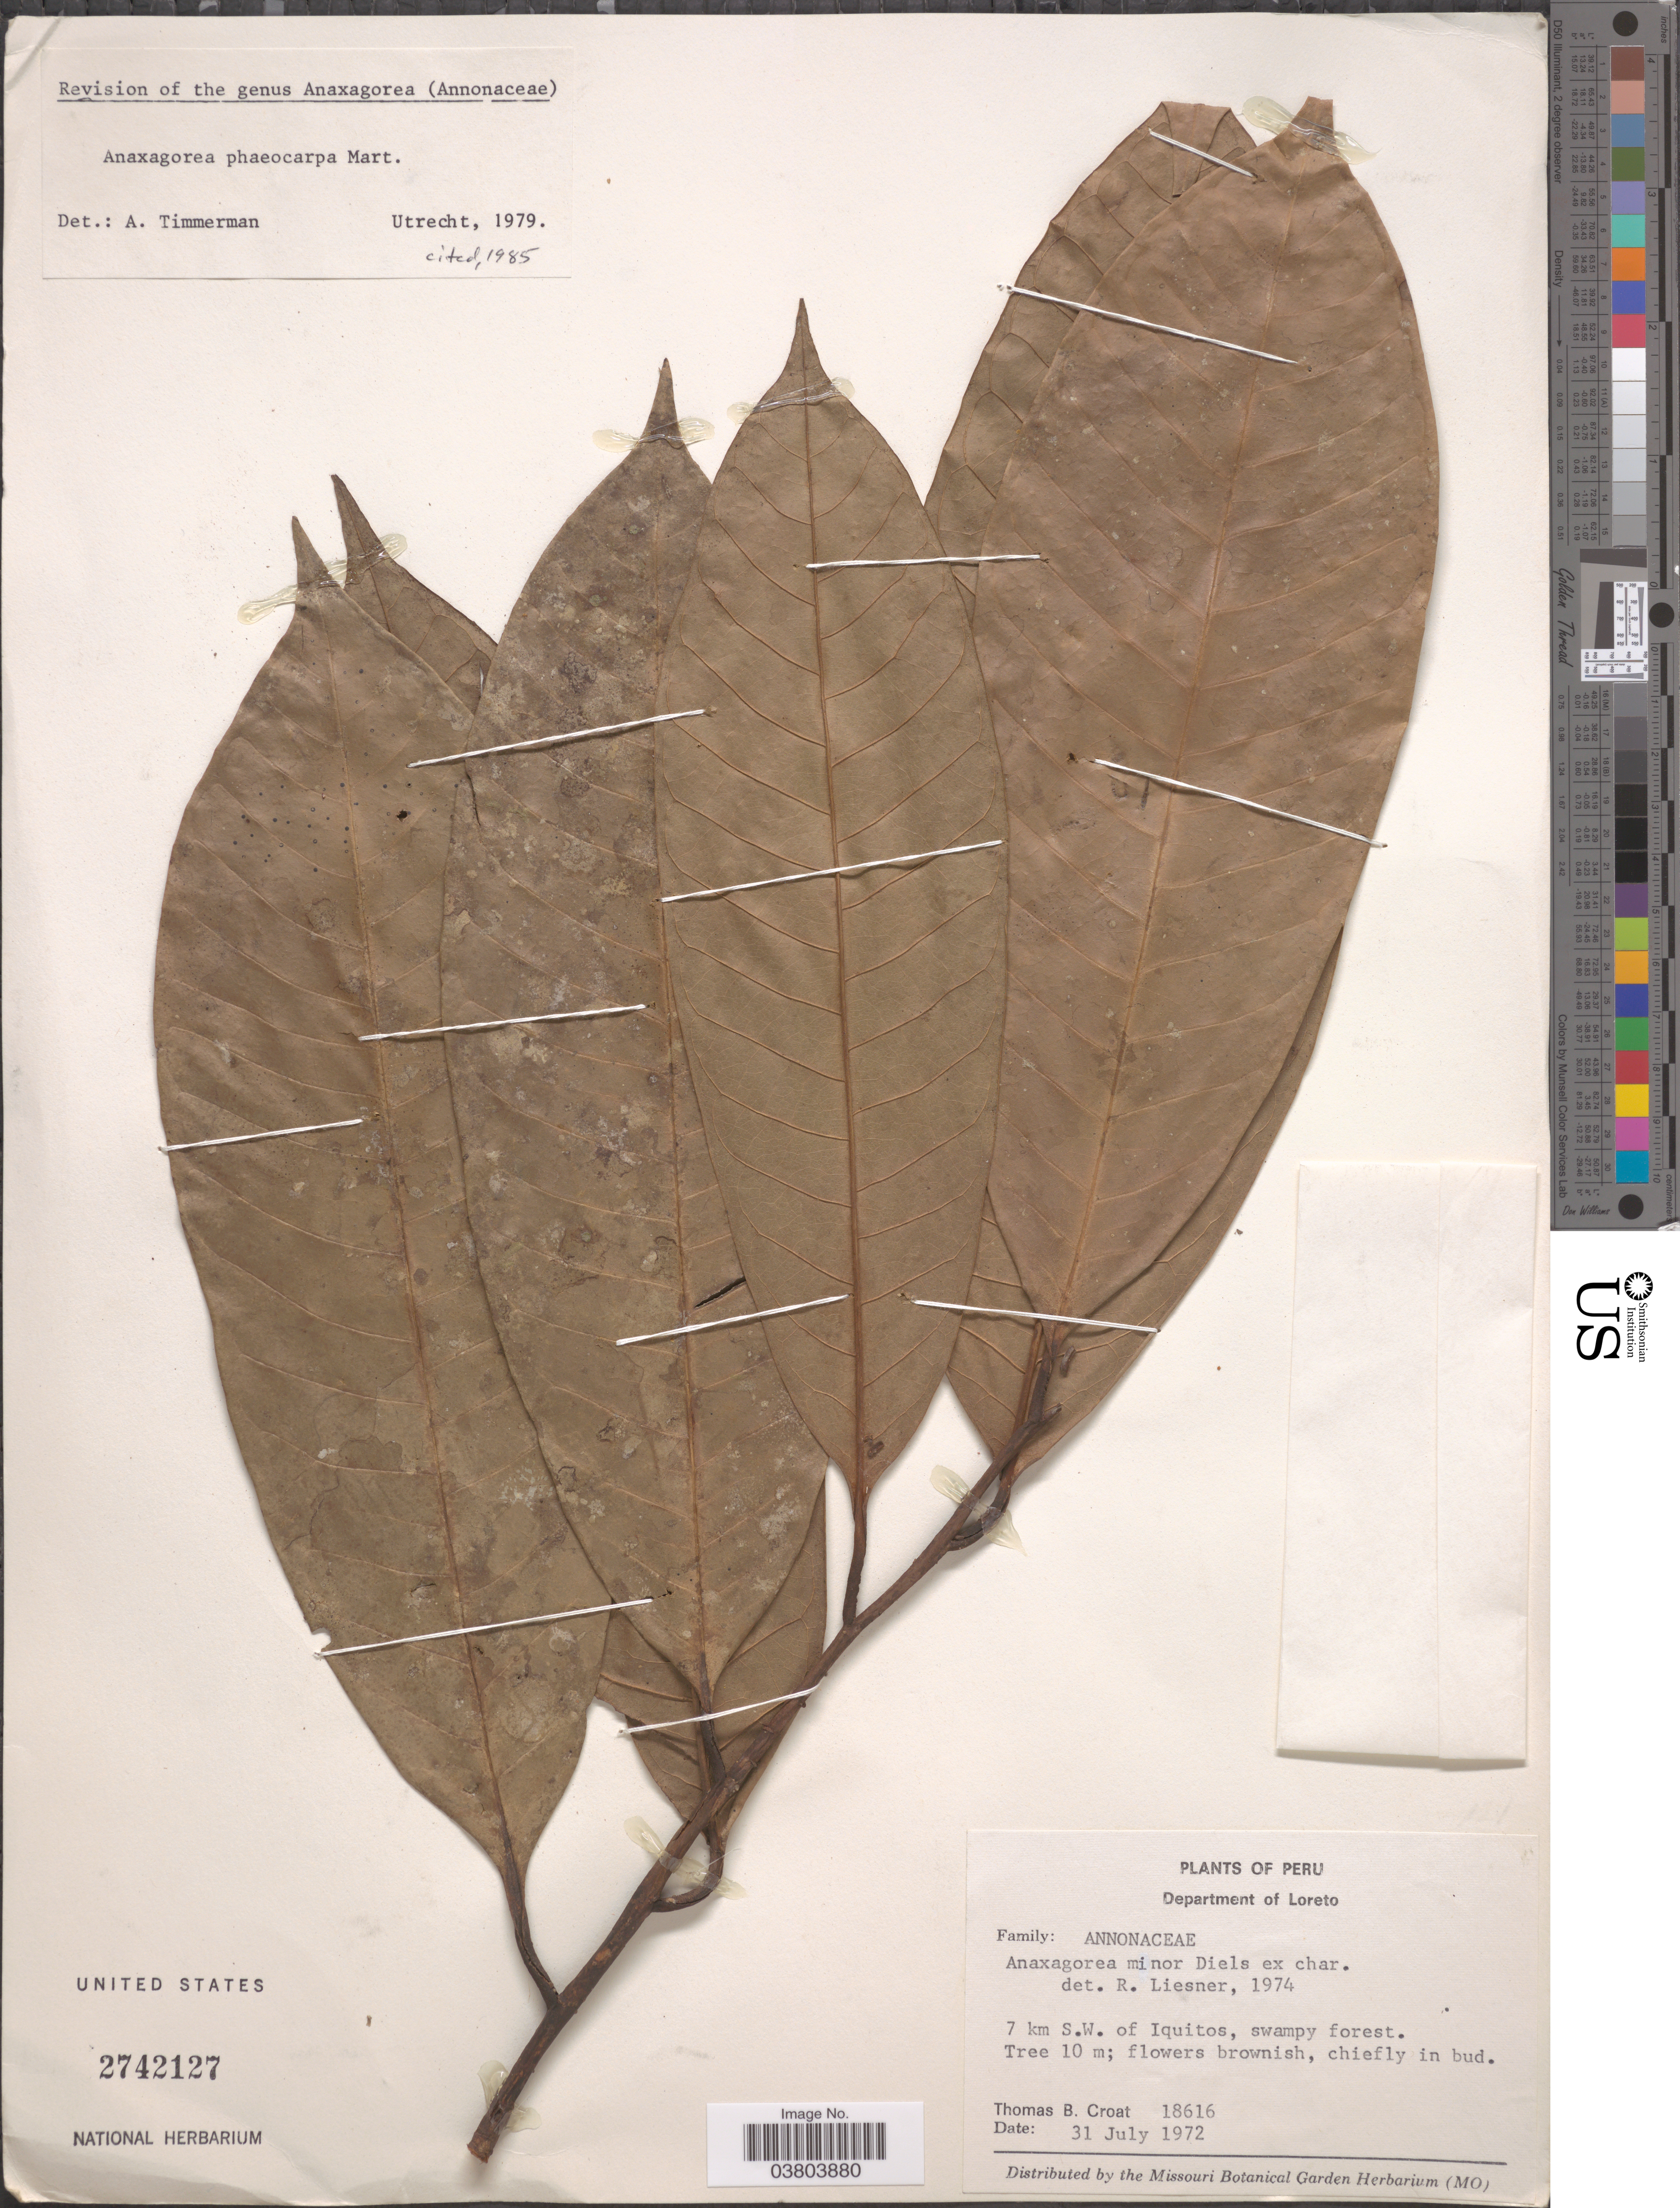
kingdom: Plantae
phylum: Tracheophyta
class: Magnoliopsida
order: Magnoliales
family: Annonaceae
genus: Anaxagorea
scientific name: Anaxagorea phaeocarpa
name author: Mart.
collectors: T. B. Croat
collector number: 18616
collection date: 1972-07-31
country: Peru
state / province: Loreto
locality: Department of Loreto. 7 km S. W. of Iquitos.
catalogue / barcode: US 2742127